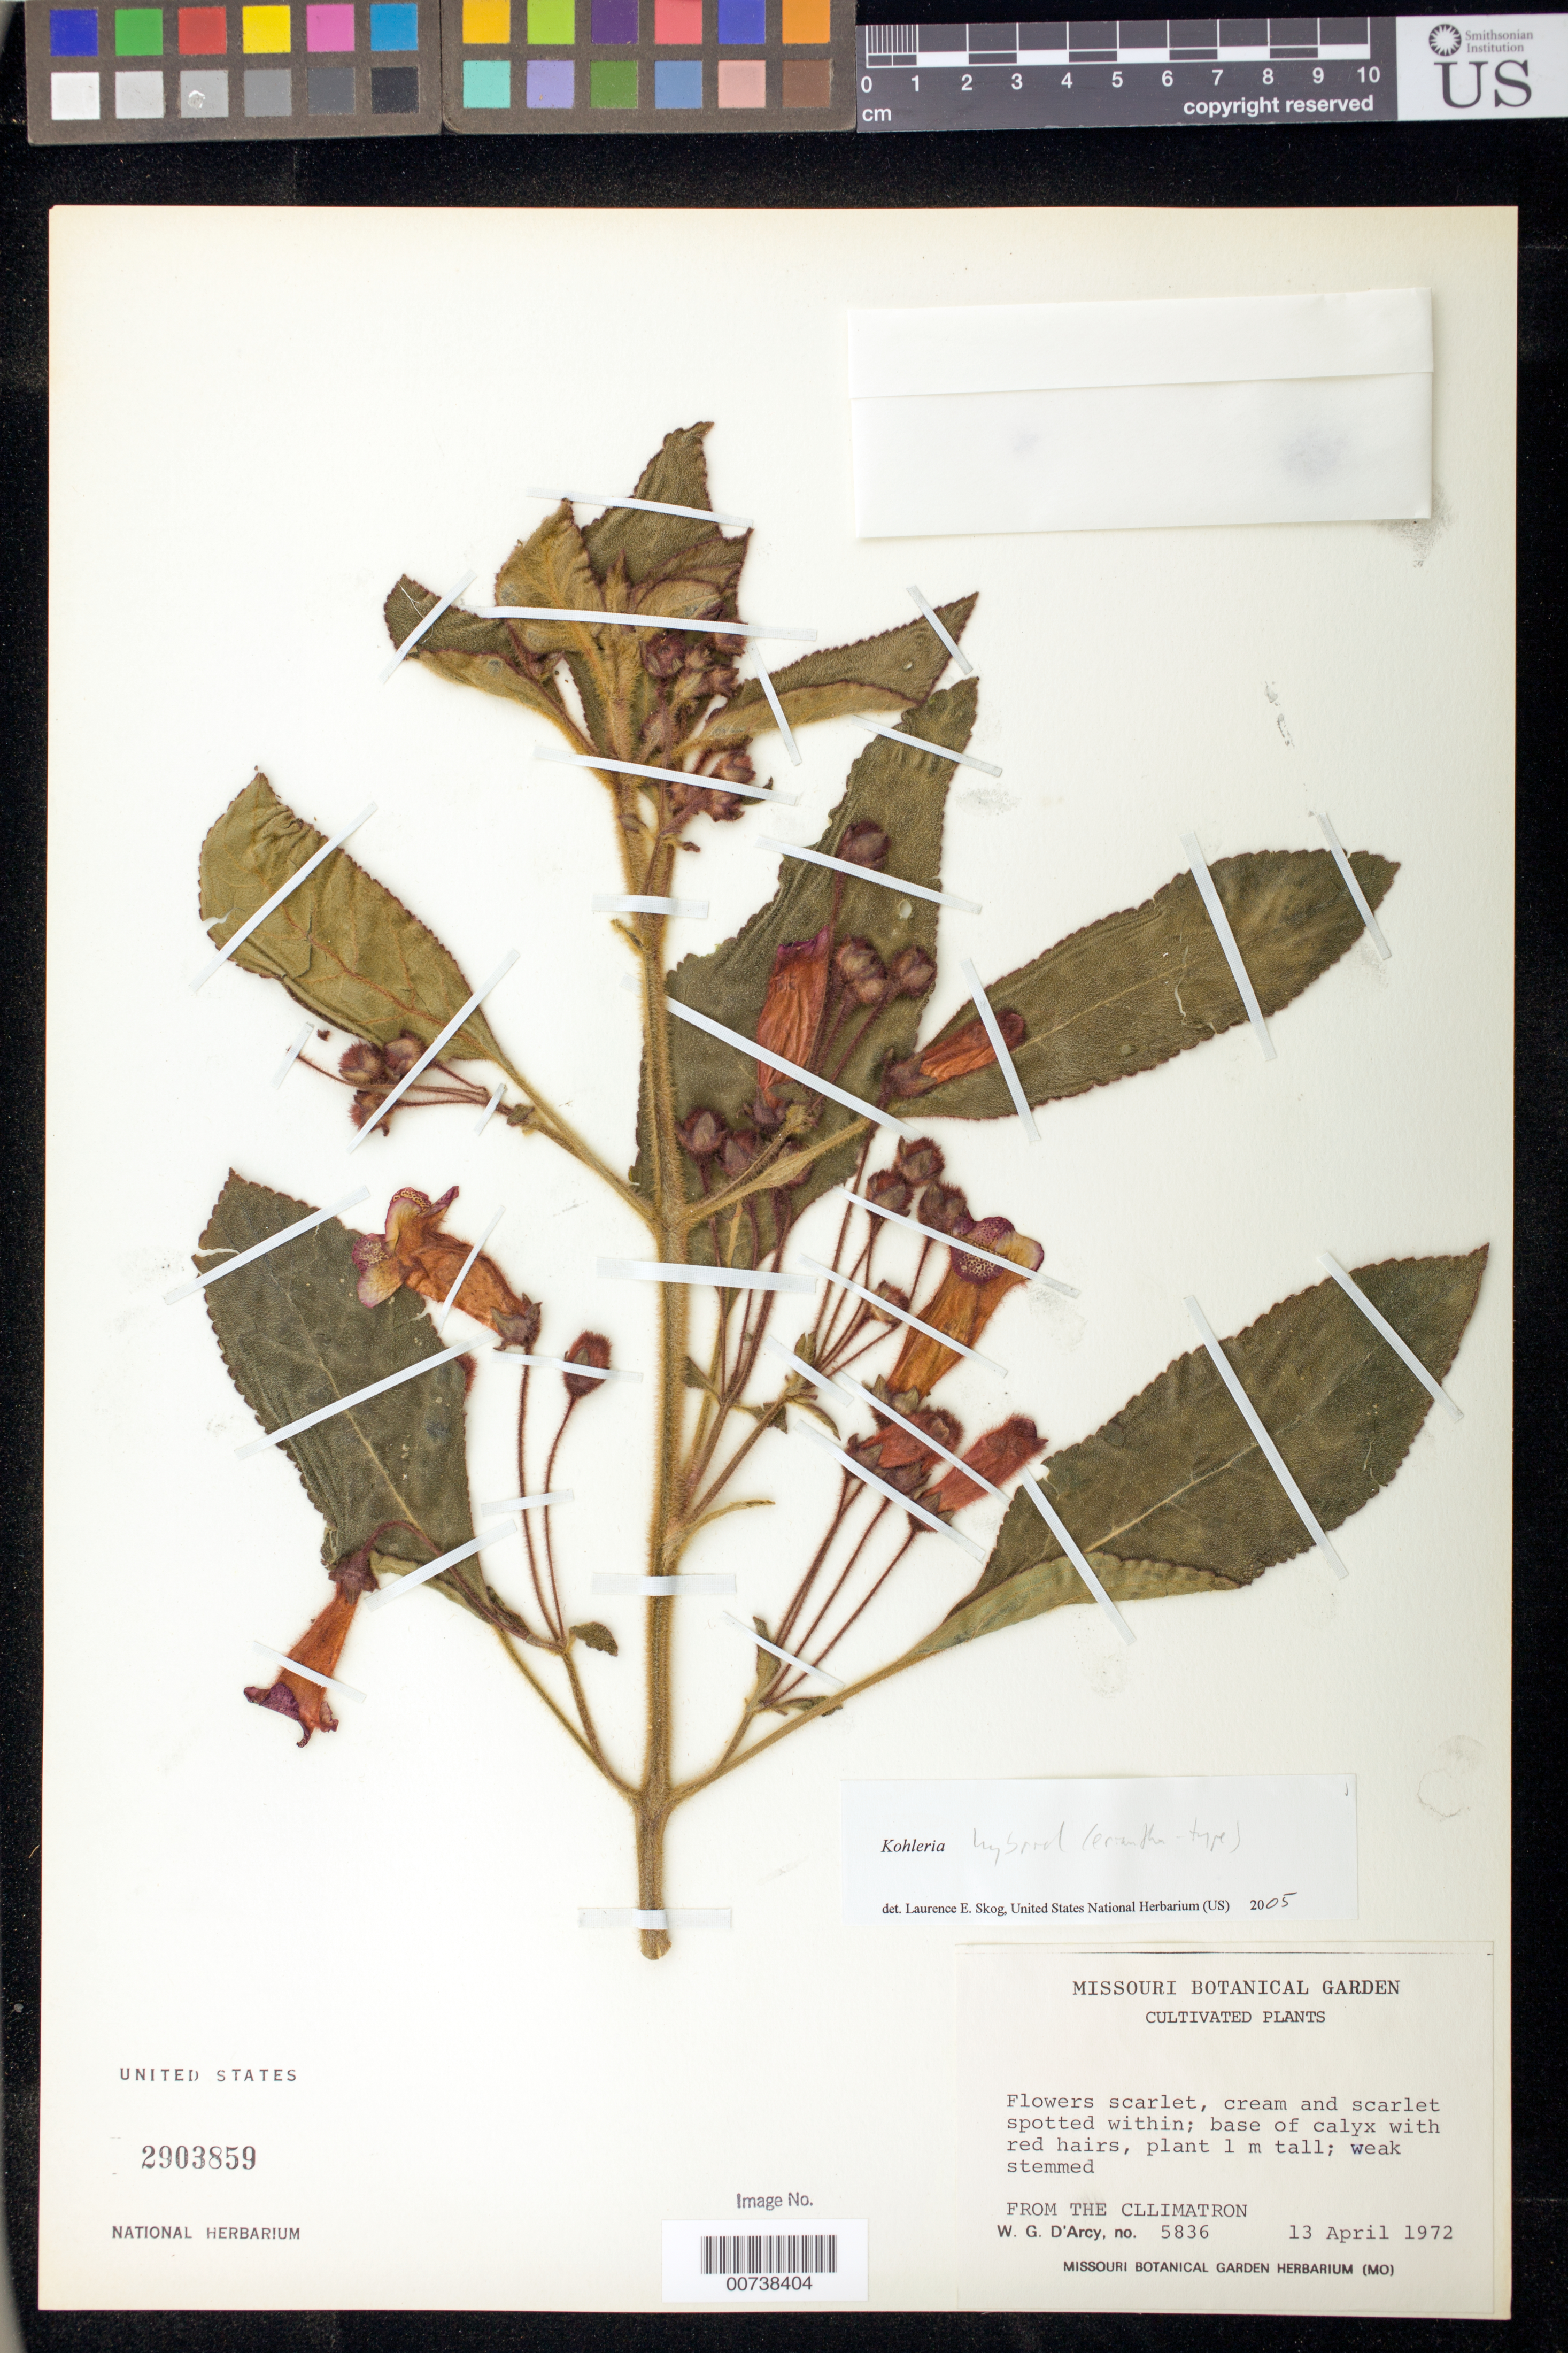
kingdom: Plantae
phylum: Tracheophyta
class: Magnoliopsida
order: Lamiales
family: Gesneriaceae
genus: Kohleria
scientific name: Kohleria hybrid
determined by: Skog, Laurence E.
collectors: W. G. D'Arcy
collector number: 5836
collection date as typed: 13 Apr 1972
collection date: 1972-04-13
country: United States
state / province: Missouri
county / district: Saint Louis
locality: MIssouri Botanical Garden, Climatron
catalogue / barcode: US 2903859